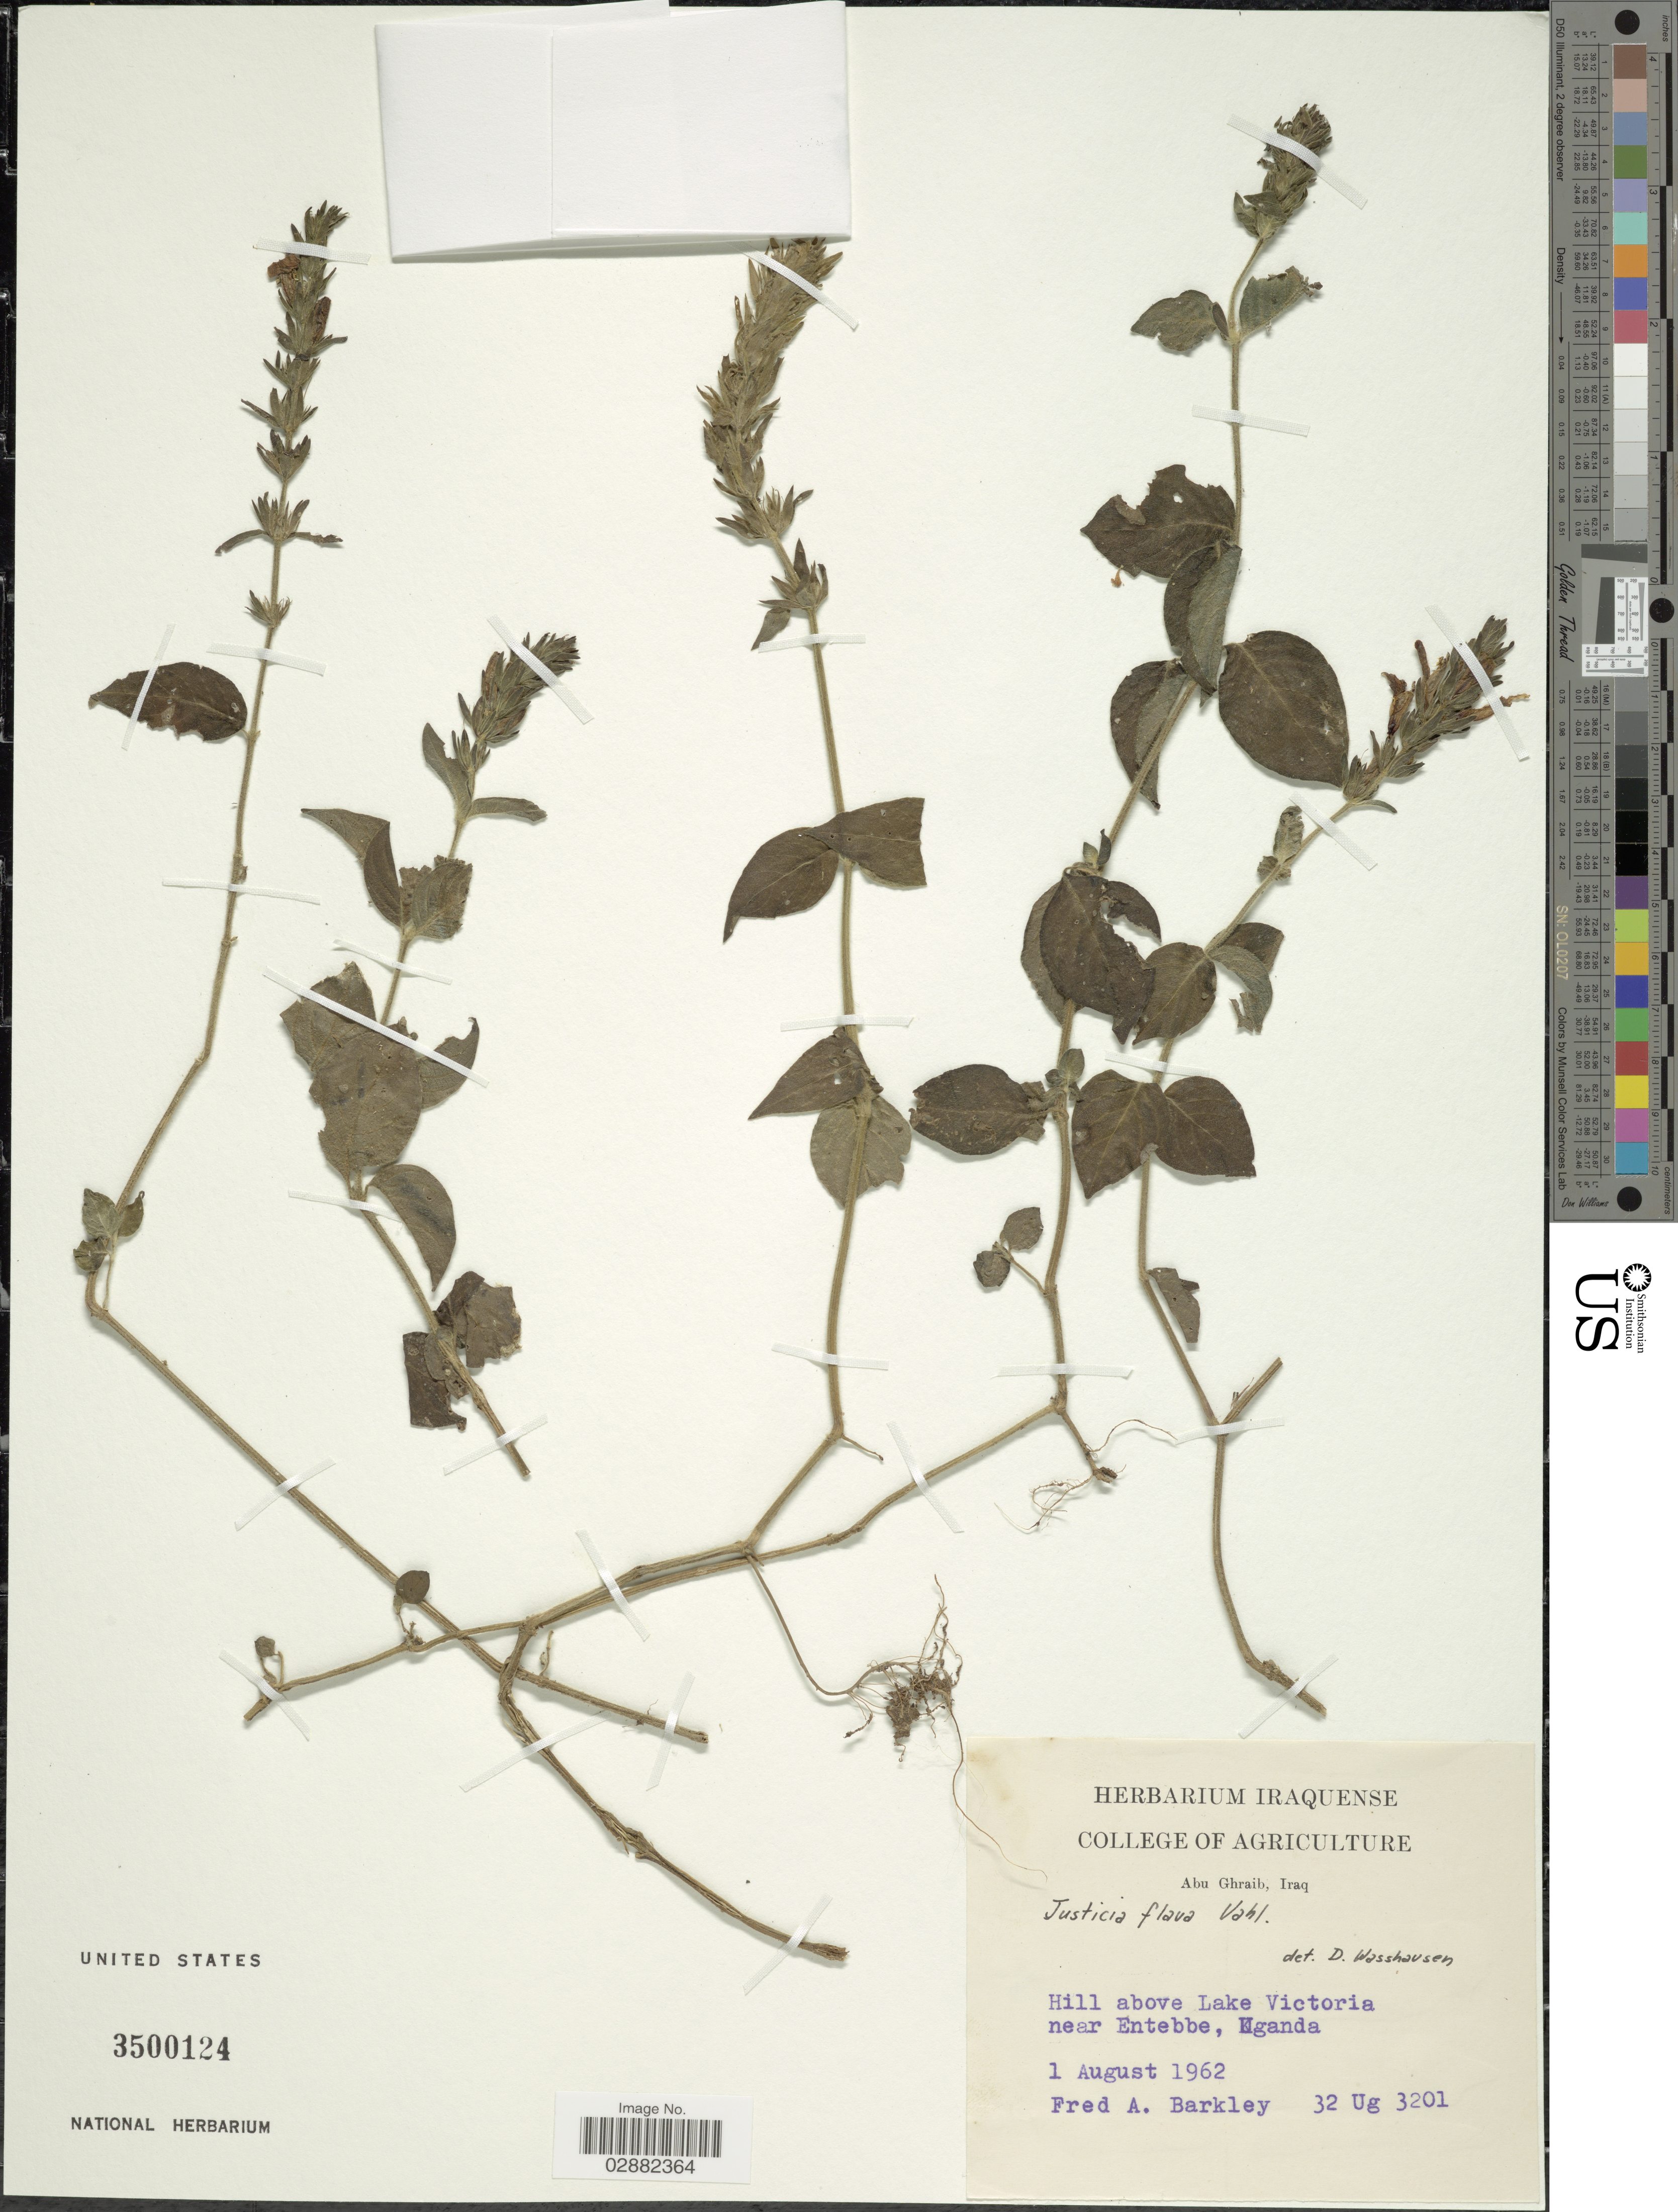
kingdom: Plantae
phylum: Tracheophyta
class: Magnoliopsida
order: Lamiales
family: Acanthaceae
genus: Justicia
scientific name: Justicia flava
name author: (Forssk.) Vahl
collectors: F. A. Barkley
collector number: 32Ug3201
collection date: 1962-08-01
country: Uganda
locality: Hill above Lake Victoria near Entebbe.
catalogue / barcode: US 3500124